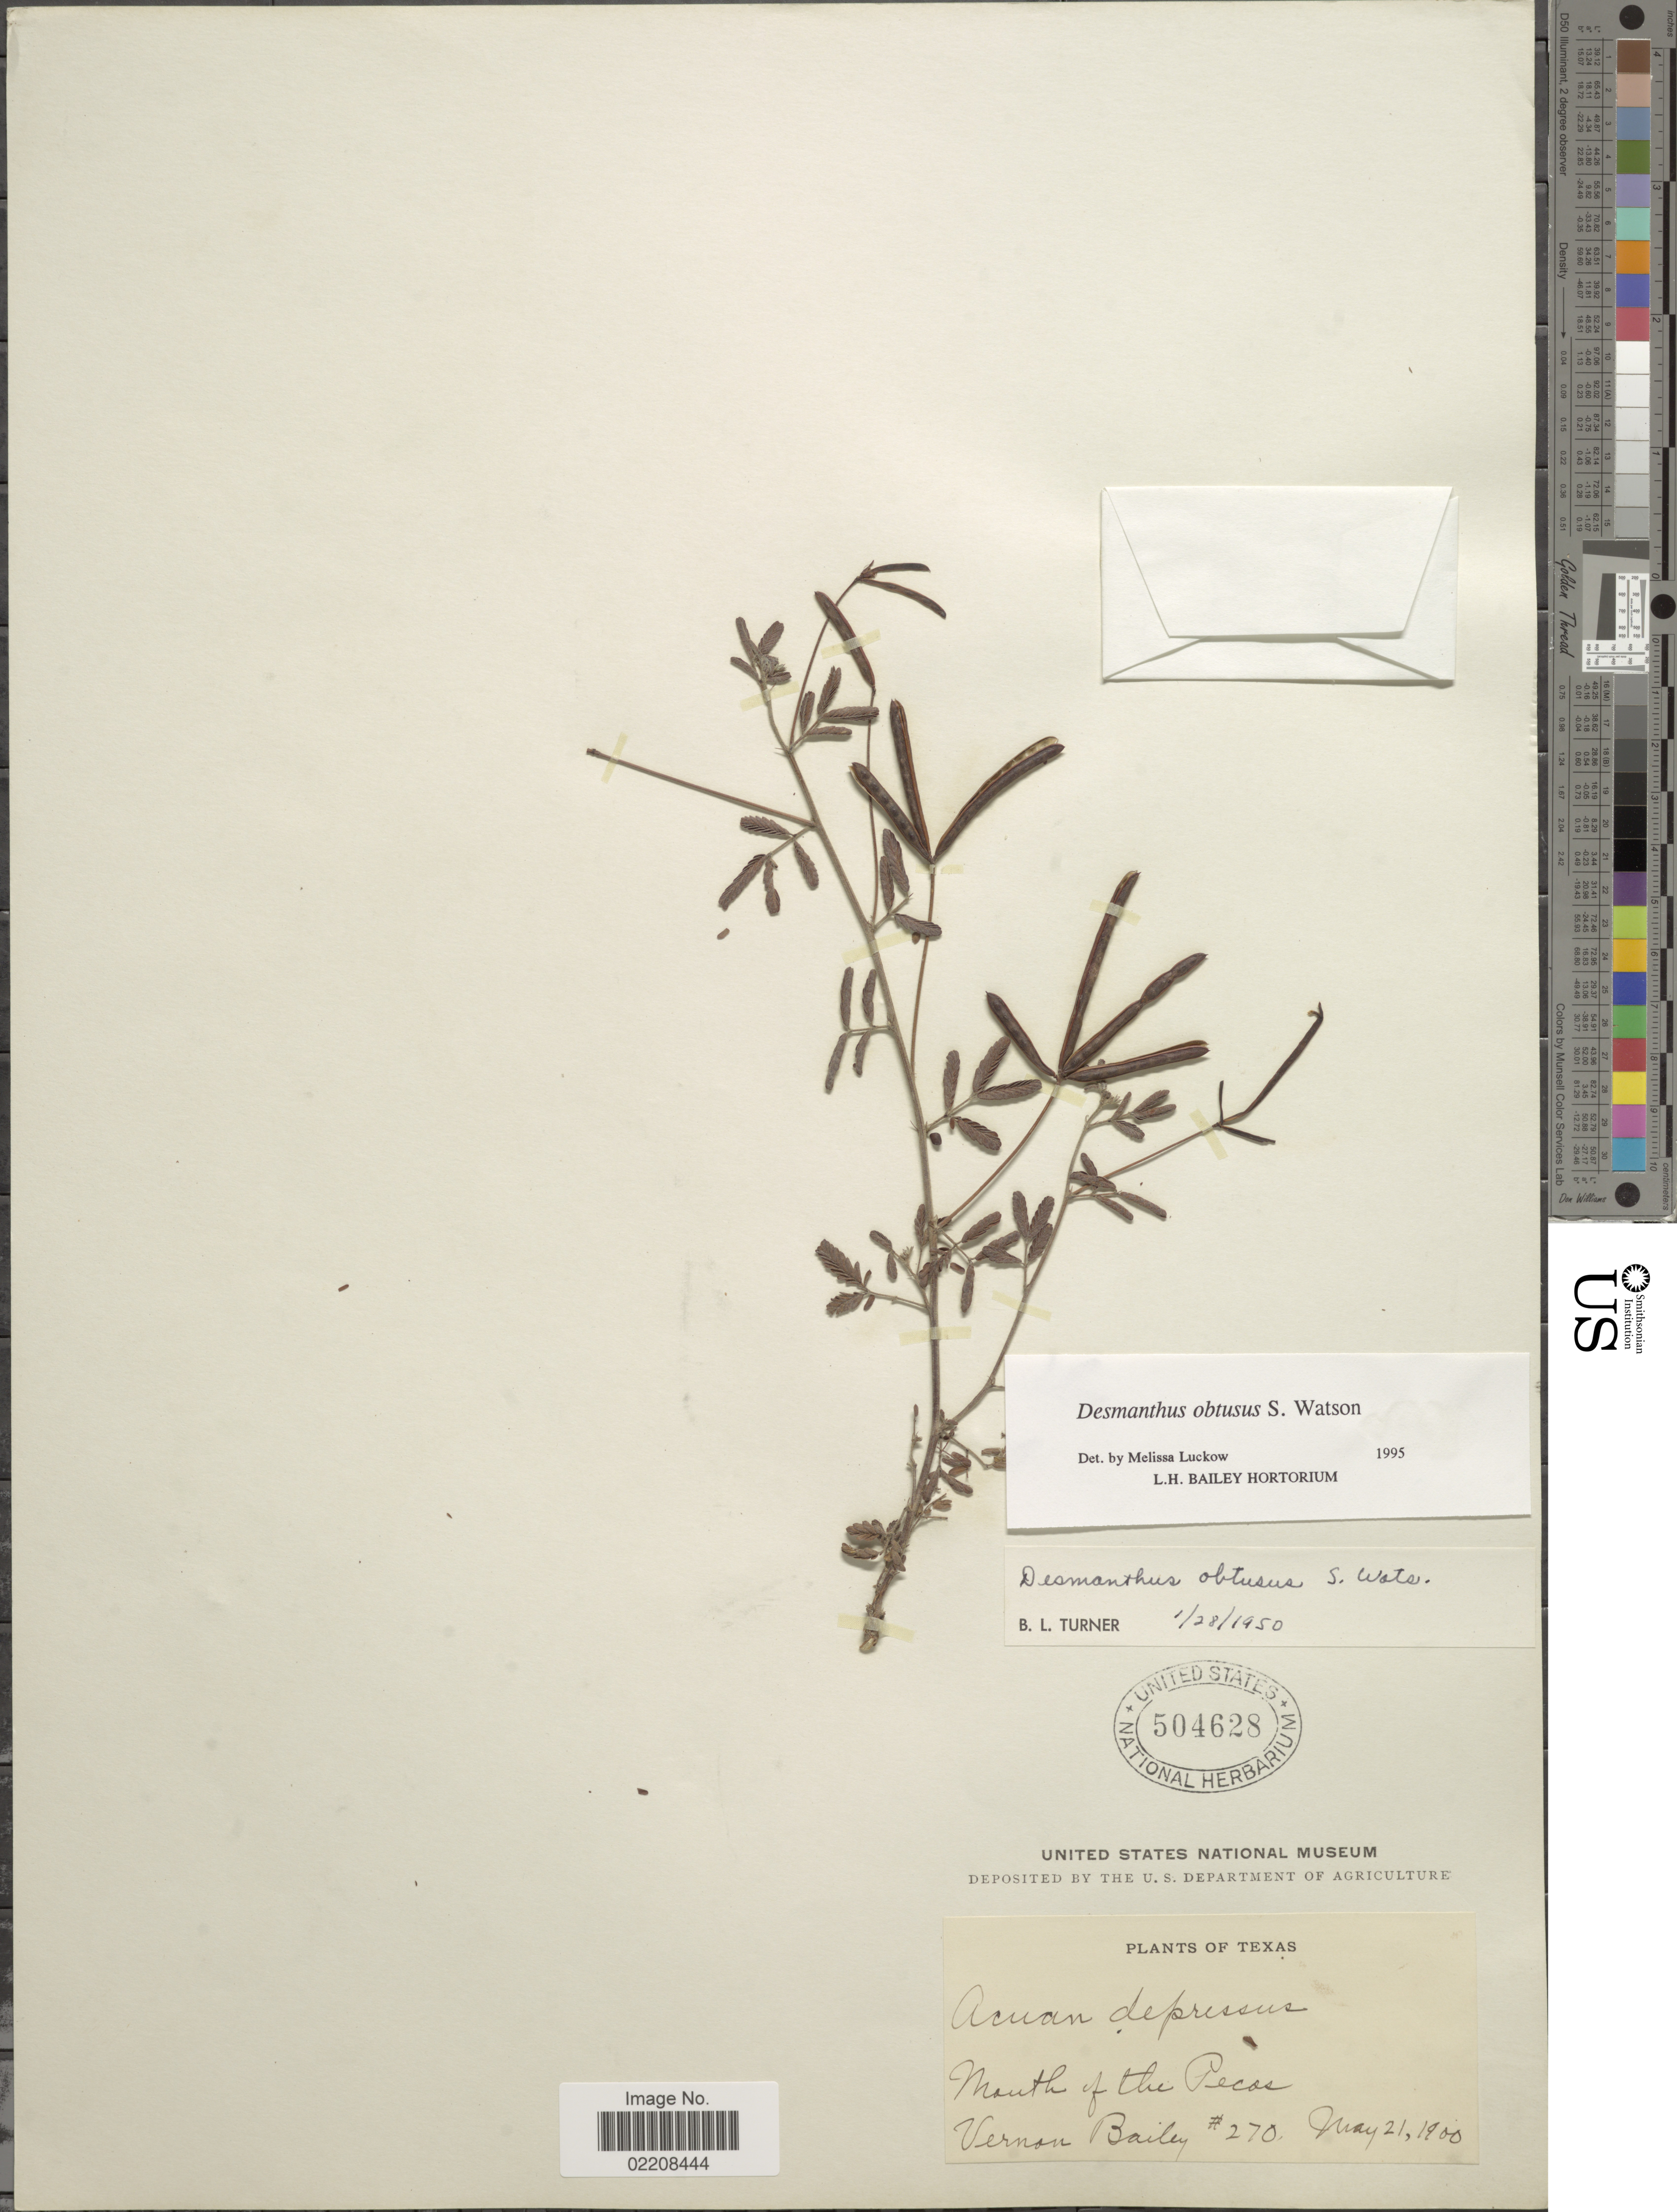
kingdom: Plantae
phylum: Tracheophyta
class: Magnoliopsida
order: Fabales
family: Fabaceae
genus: Desmanthus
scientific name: Desmanthus obtusus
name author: S. Watson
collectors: V. O. Bailey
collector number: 270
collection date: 1900-05-21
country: United States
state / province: Texas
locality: Mouth of the Pecos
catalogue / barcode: US 504628